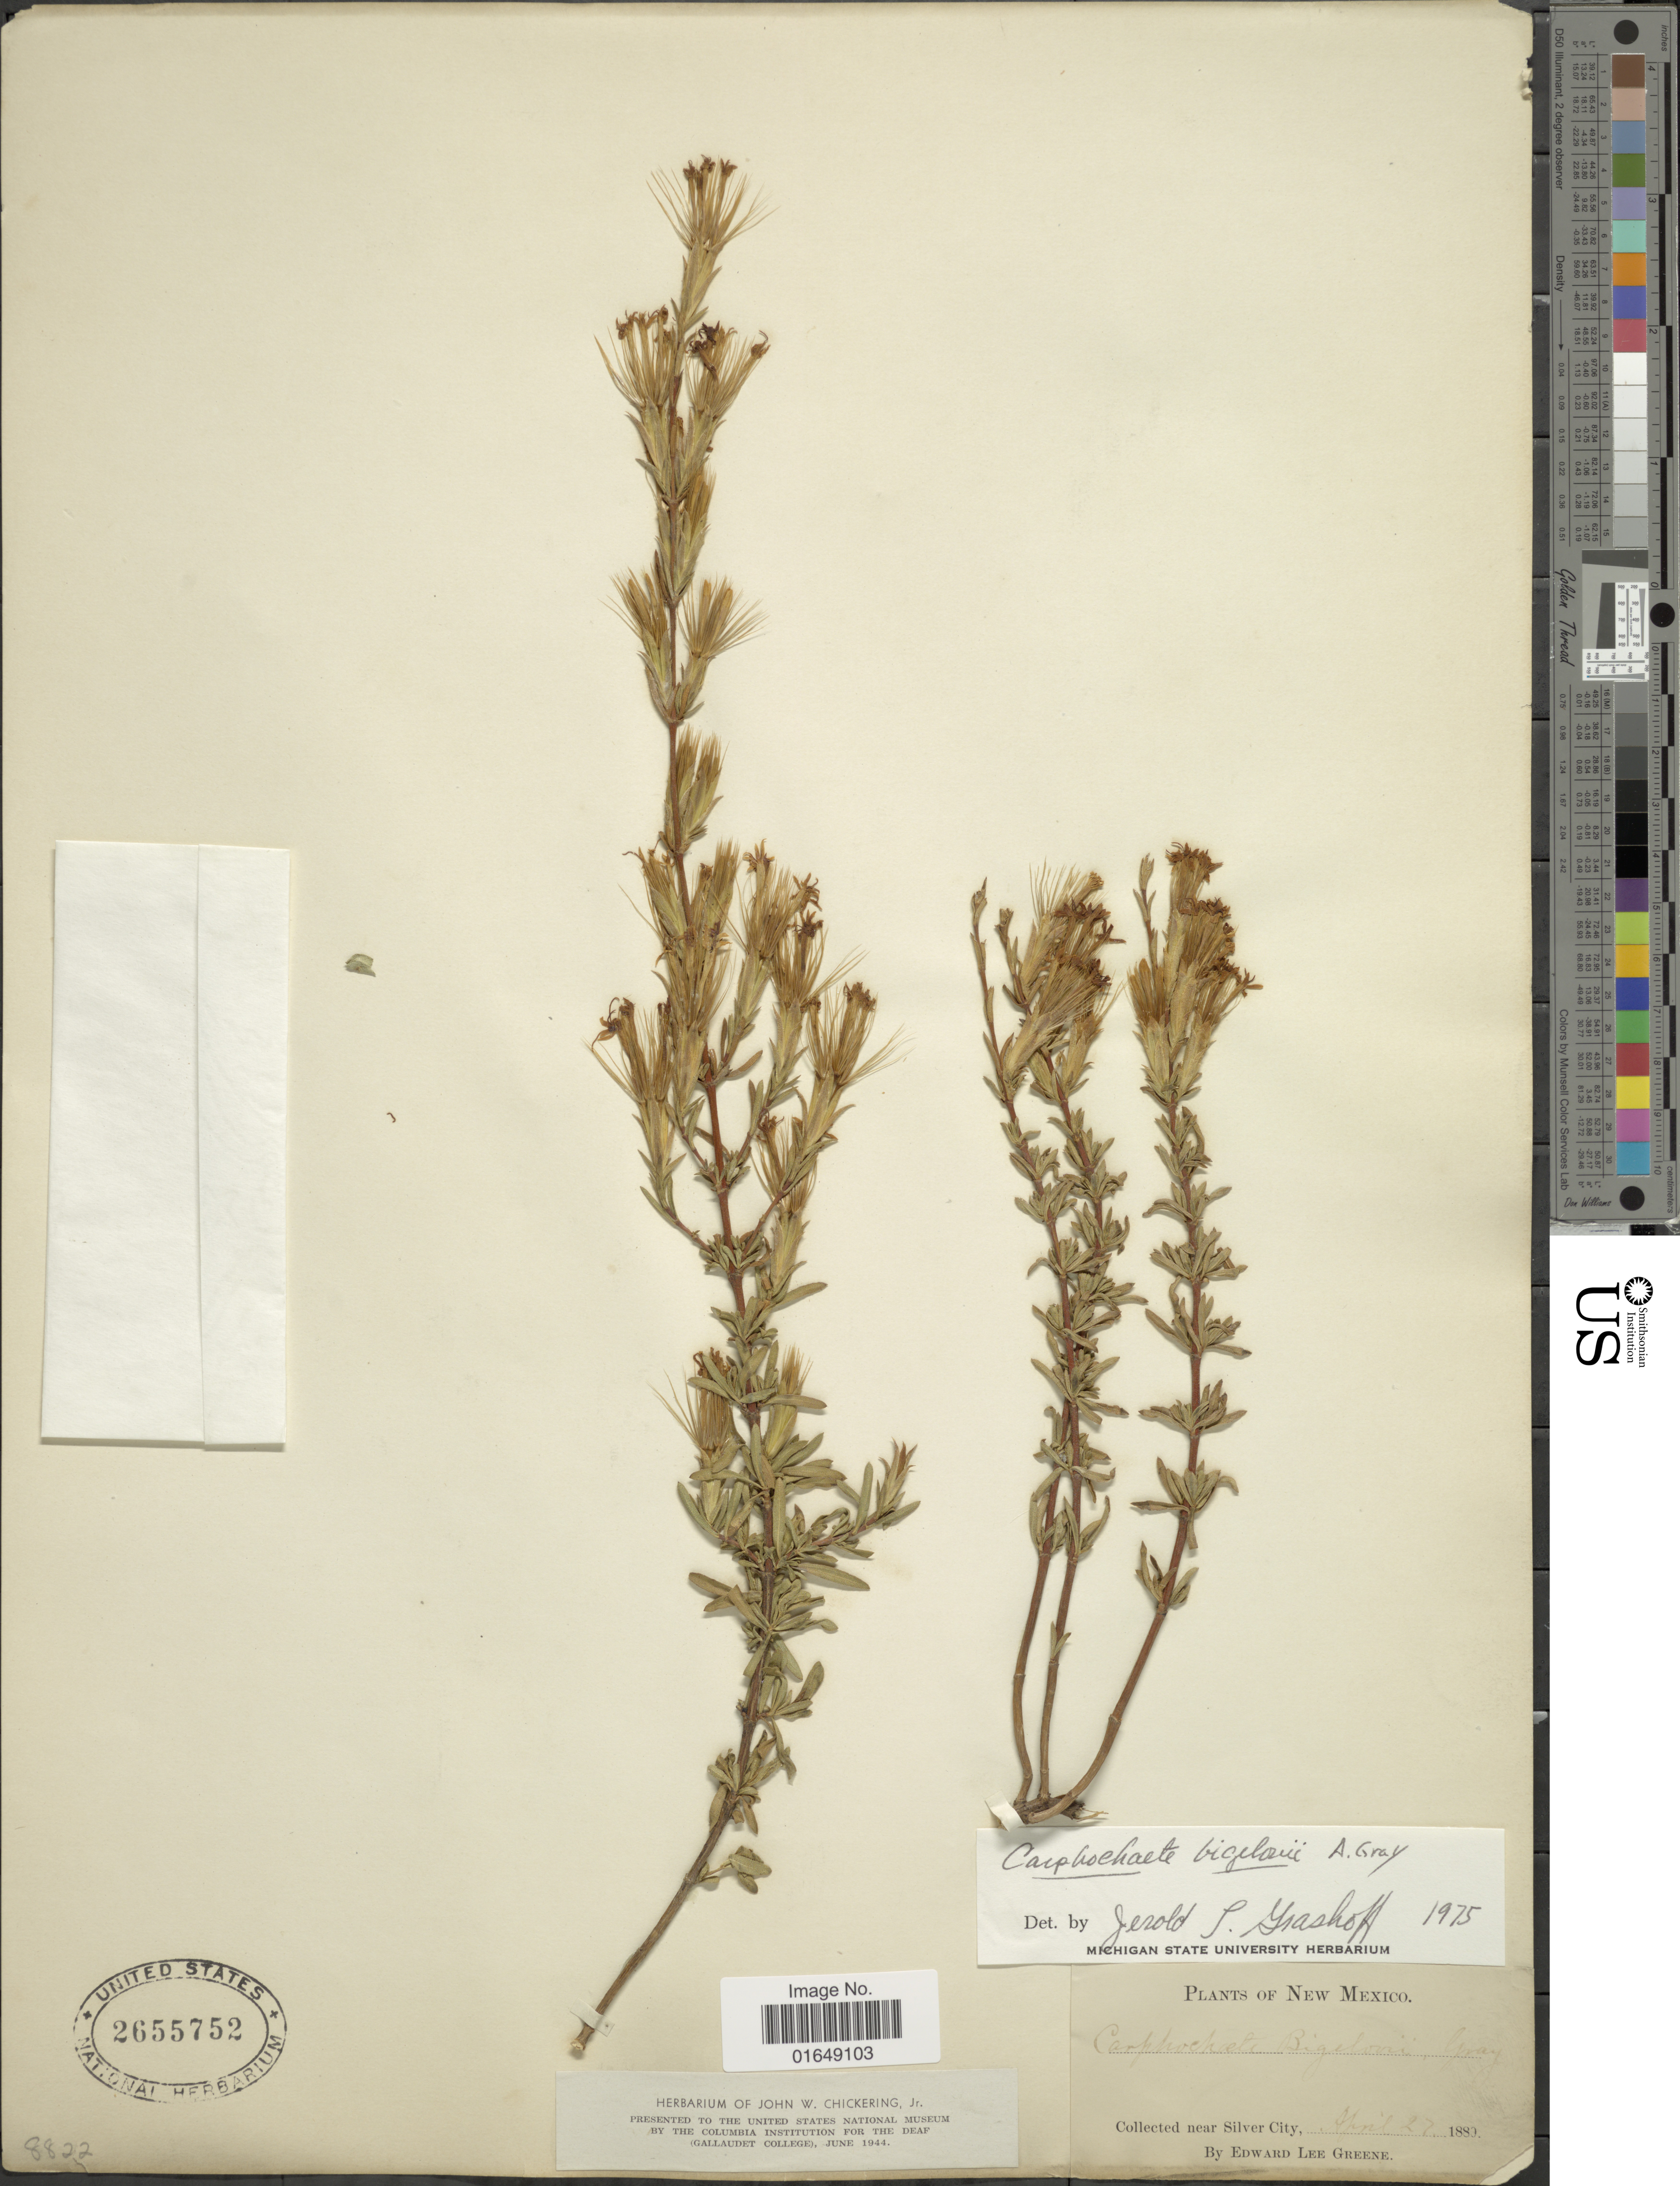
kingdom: Plantae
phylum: Tracheophyta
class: Magnoliopsida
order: Asterales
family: Asteraceae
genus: Carphochaete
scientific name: Carphochaete bigelovii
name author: A. Gray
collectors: E. L. Greene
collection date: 1883-04-27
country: United States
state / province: New Mexico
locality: Silver City.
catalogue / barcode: US 2655752